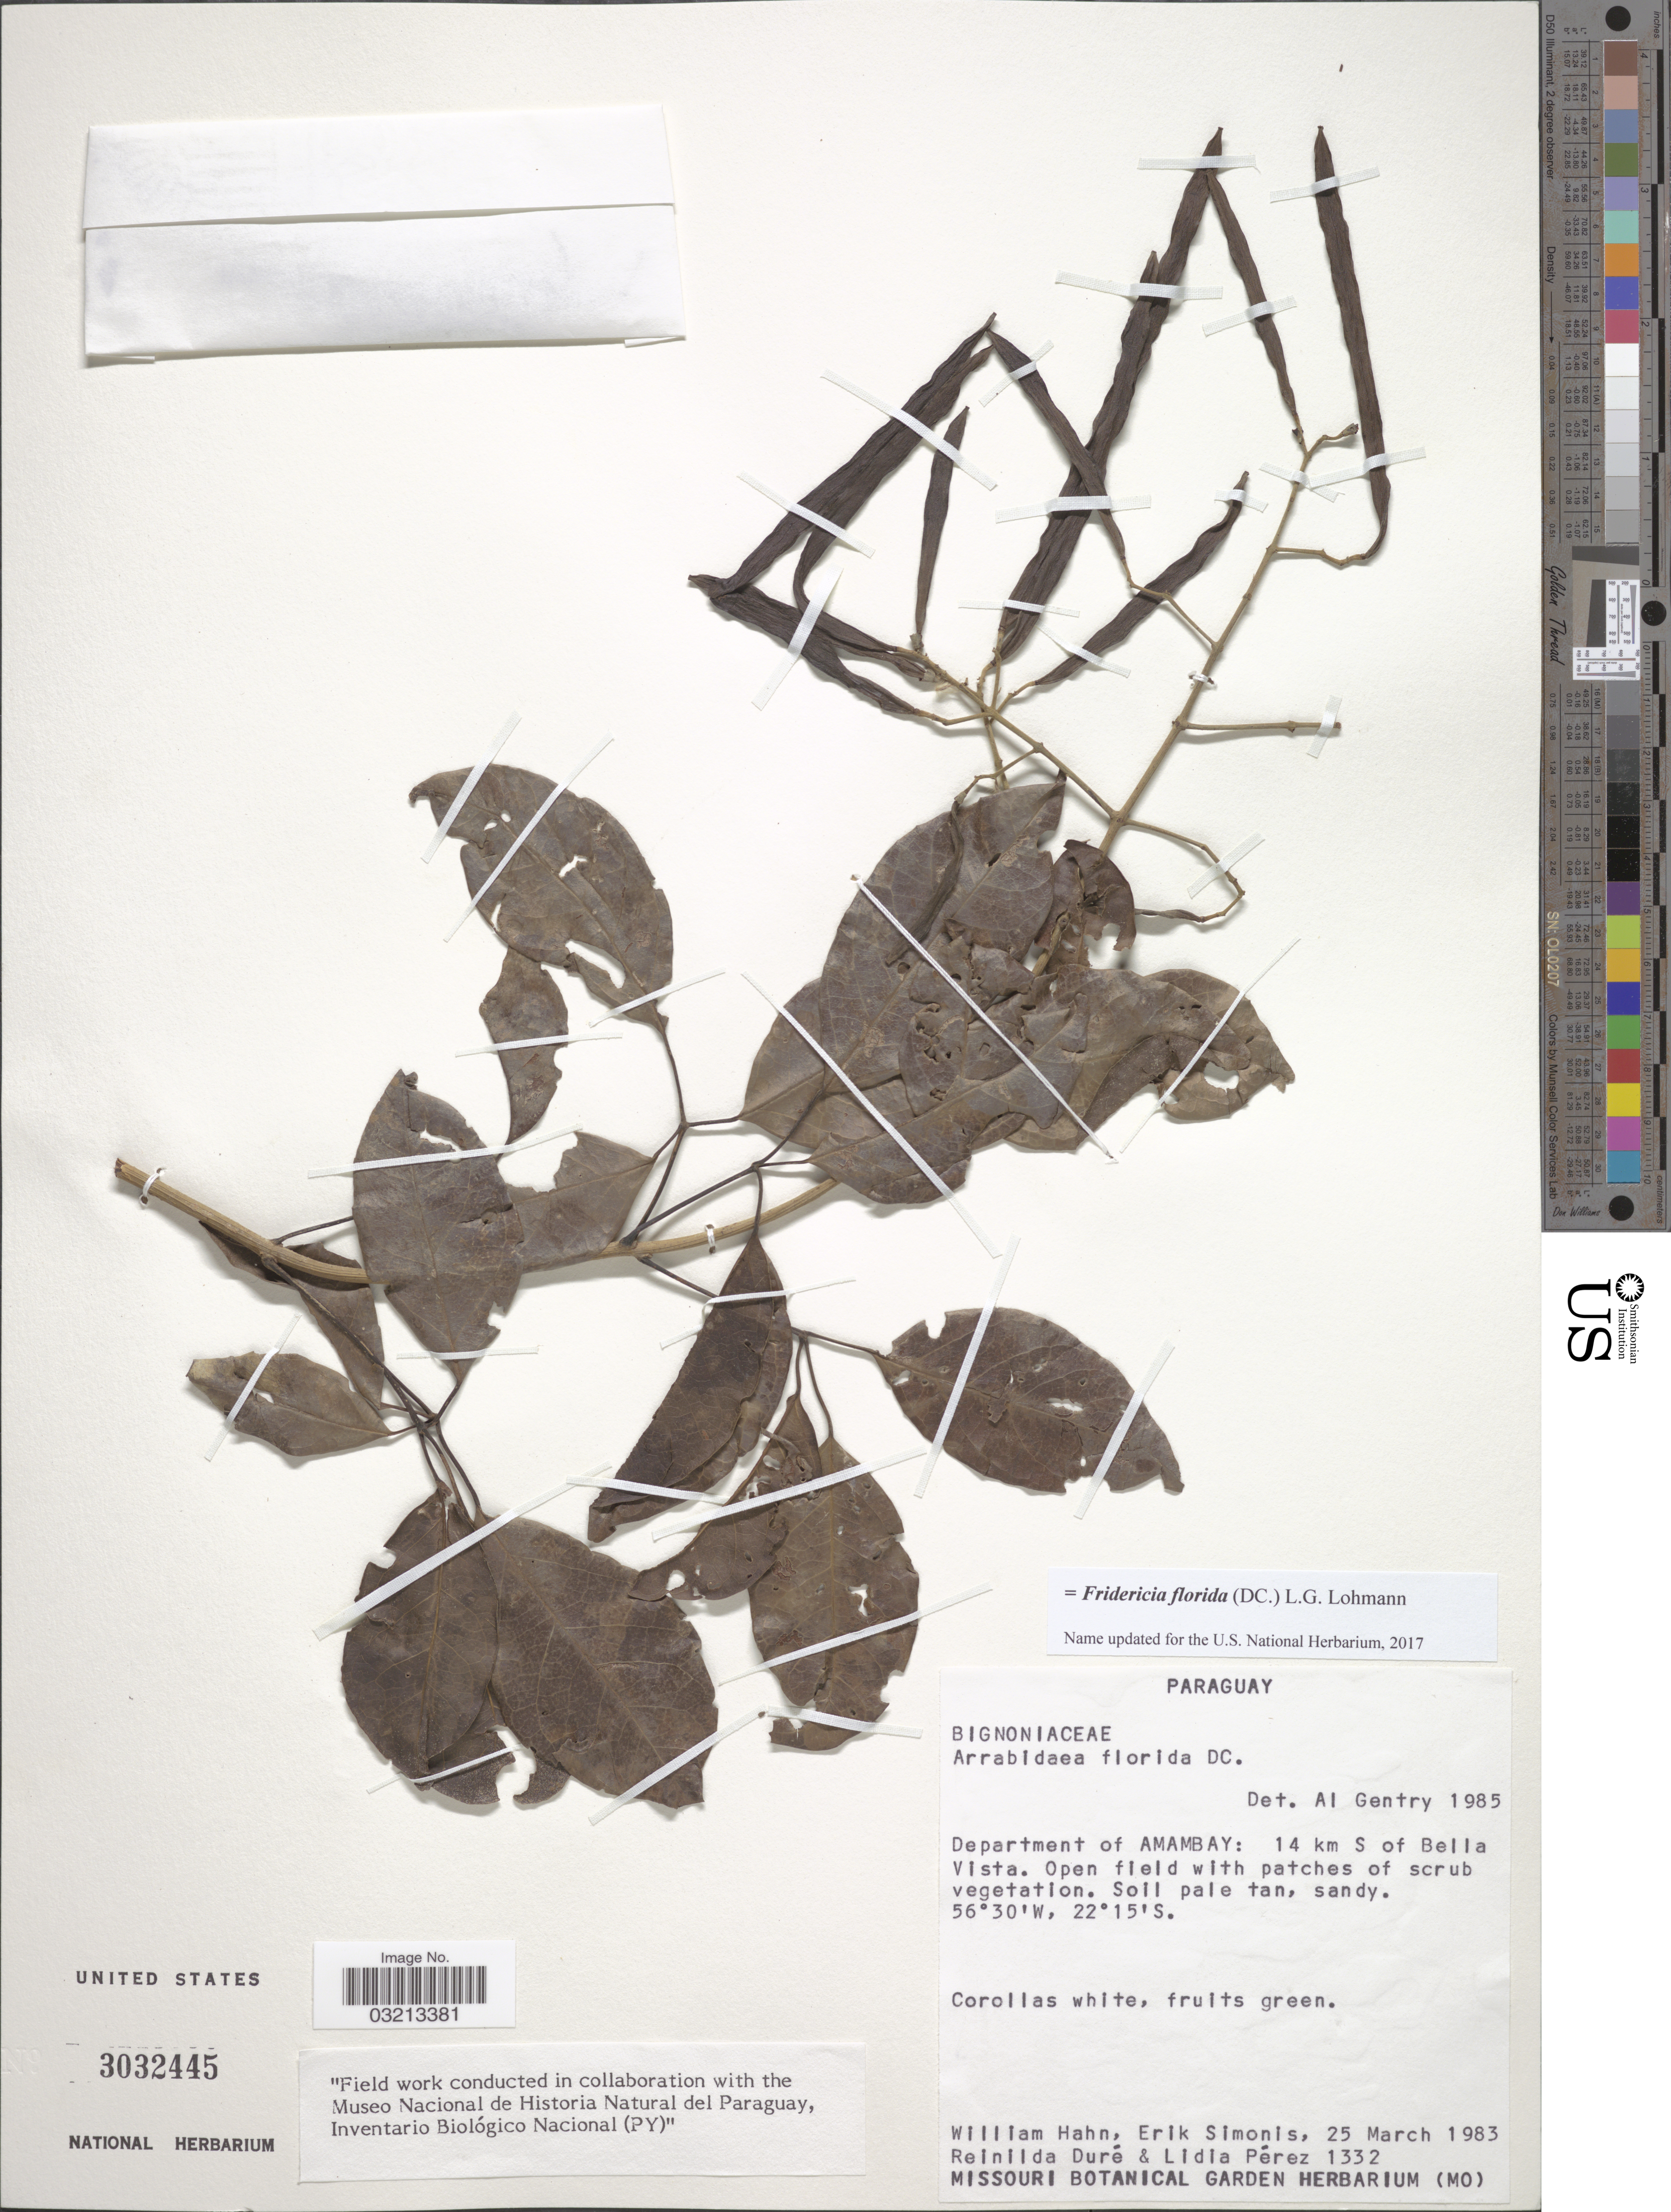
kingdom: Plantae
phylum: Tracheophyta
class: Magnoliopsida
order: Lamiales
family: Bignoniaceae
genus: Fridericia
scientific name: Fridericia florida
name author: (DC.) L.G. Lohmann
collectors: W. J. Hahn, E. Simonis, R. Duré & L. Pérez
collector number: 1332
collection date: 1983-03-25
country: Paraguay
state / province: Amambay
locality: Department of Amambay: 14 km S of Bella Vista.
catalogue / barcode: US 3032445